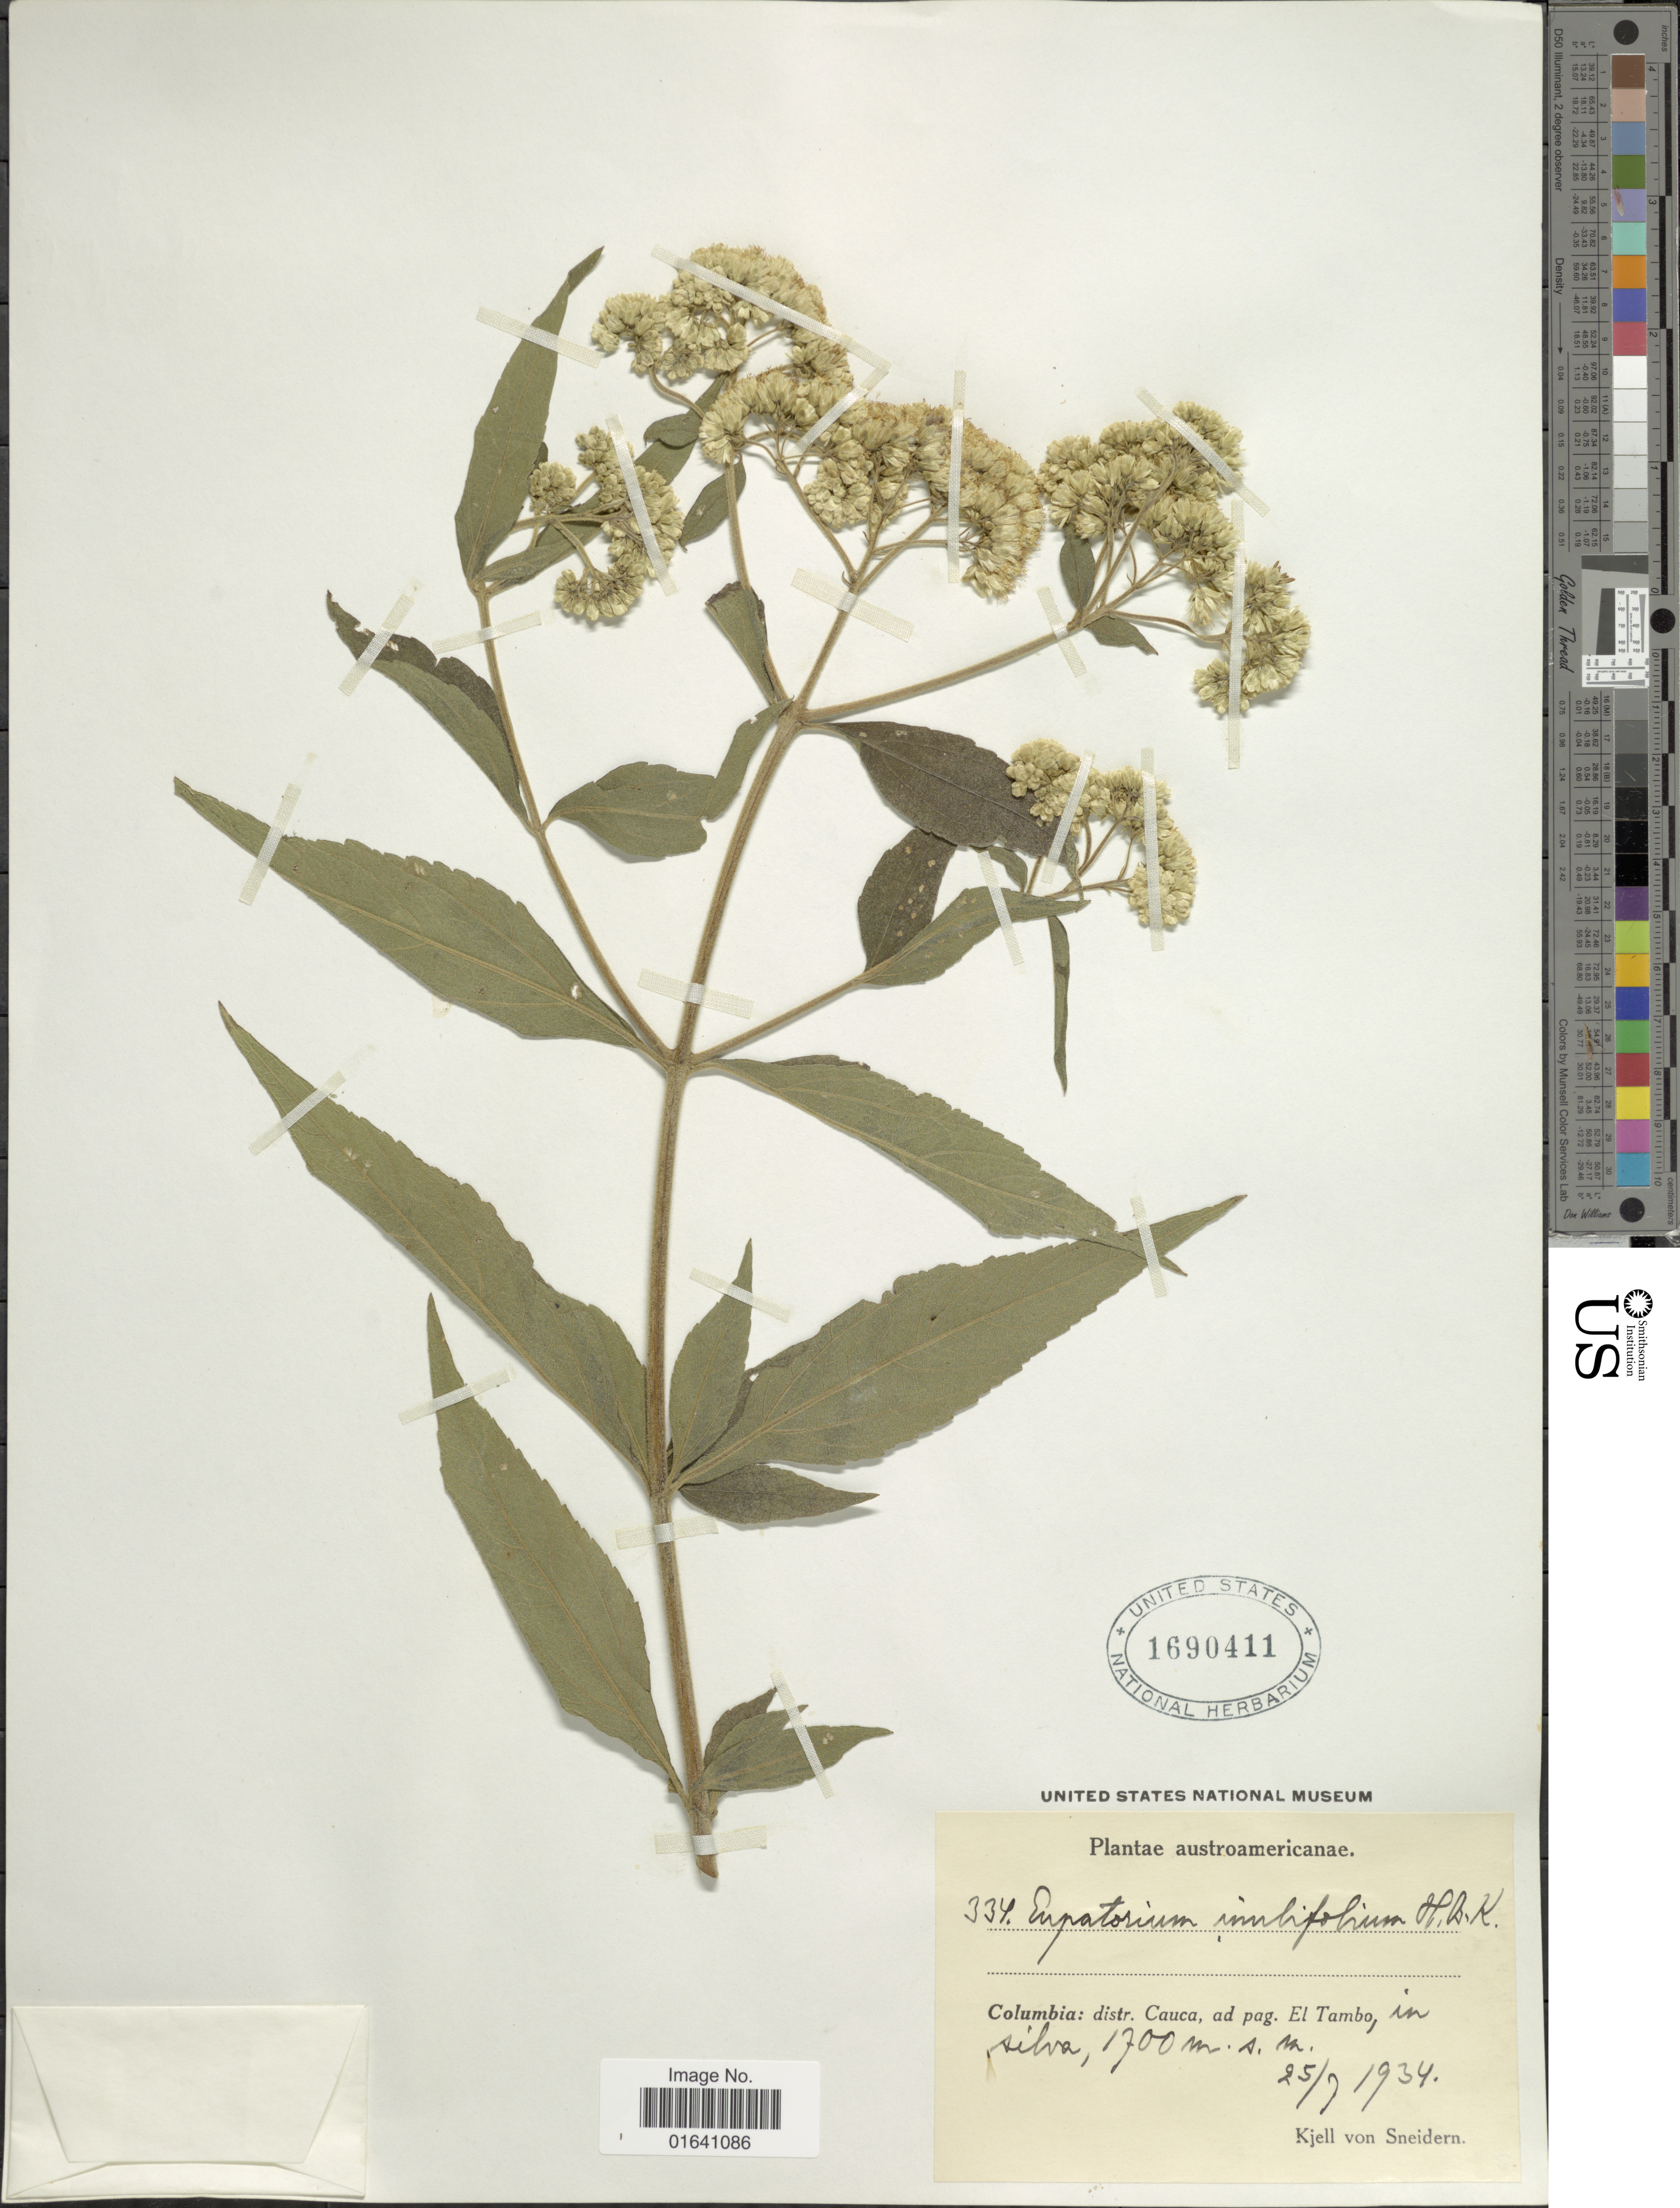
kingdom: Plantae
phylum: Tracheophyta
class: Magnoliopsida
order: Asterales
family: Asteraceae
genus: Austroeupatorium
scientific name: Austroeupatorium inulaefolium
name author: (Kunth) R.M. King & H. Rob.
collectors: K. von Sneidern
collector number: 334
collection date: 1934-07-25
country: Colombia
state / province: Cauca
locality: Distr. Cauca, ad pag. El Tambo, in silva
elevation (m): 1700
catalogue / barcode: US 1690411